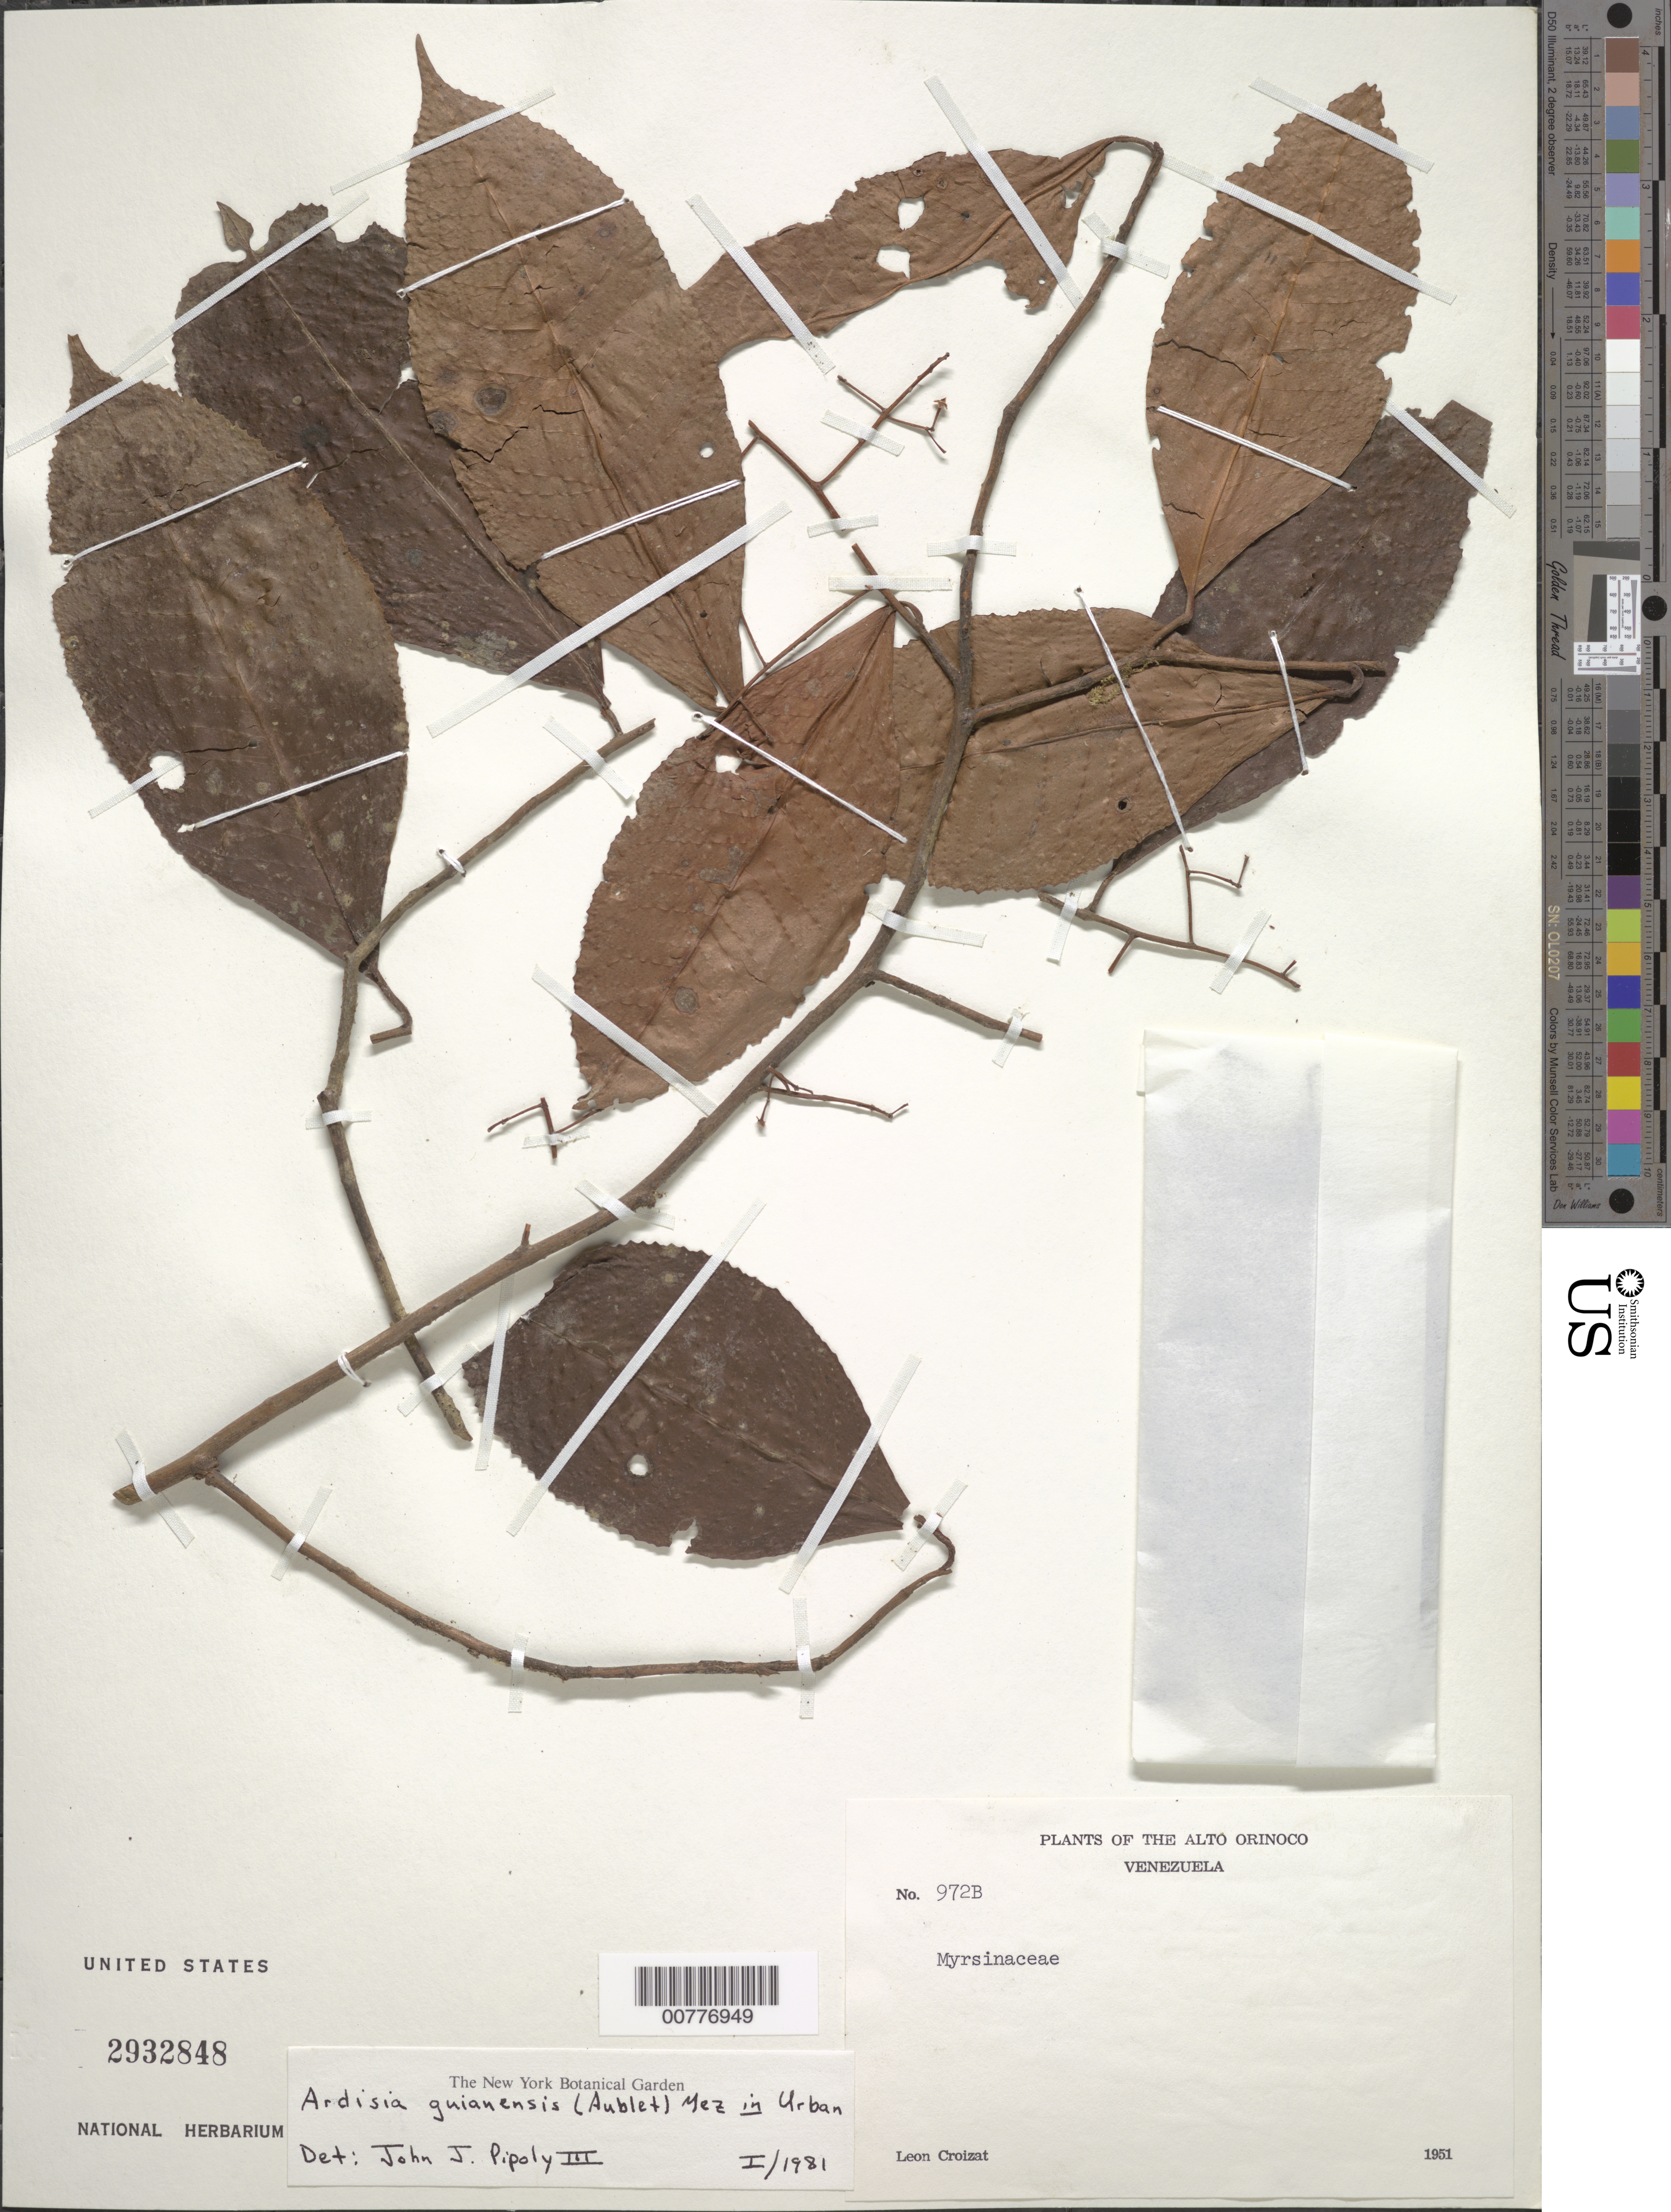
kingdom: Plantae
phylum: Tracheophyta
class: Magnoliopsida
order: Ericales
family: Primulaceae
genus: Ardisia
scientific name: Ardisia guianensis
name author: (Aubl.) Mez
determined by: Pipoly, J. J., III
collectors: L. C. M. Croizat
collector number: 972 B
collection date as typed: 1951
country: Venezuela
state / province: Amazonas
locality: Alto Orinoco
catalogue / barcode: US 2932848